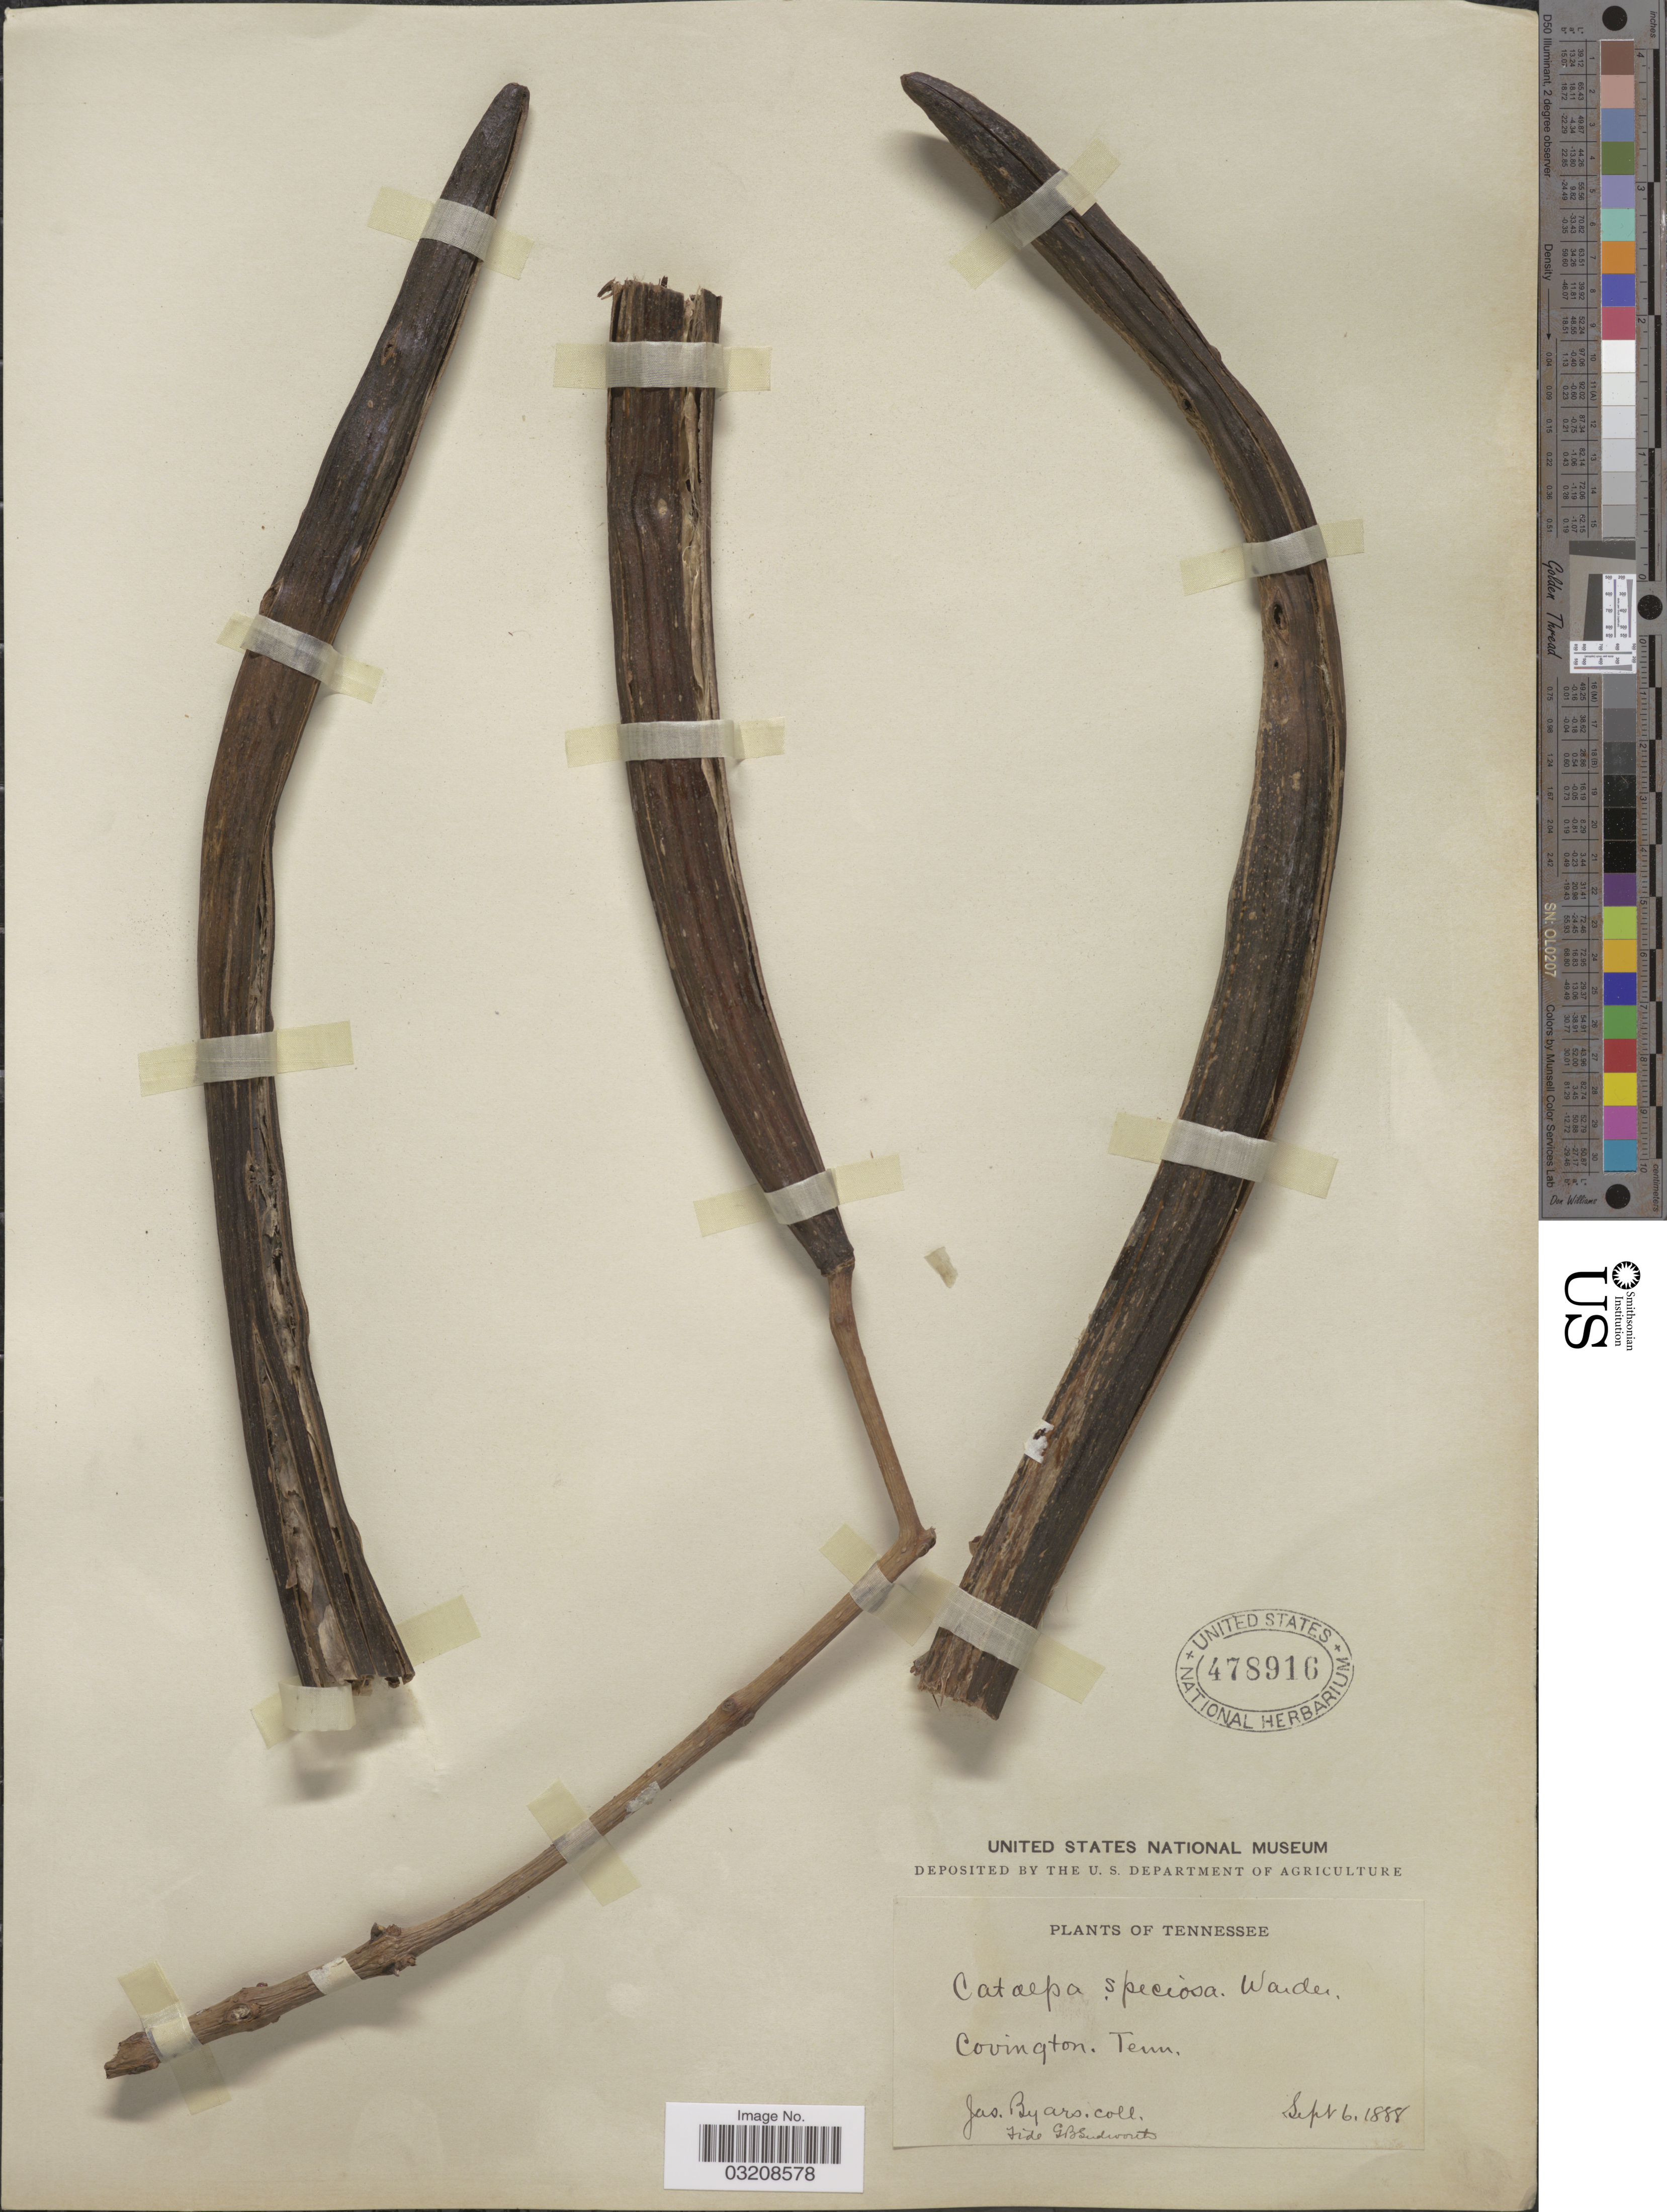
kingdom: Plantae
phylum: Tracheophyta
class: Magnoliopsida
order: Lamiales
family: Bignoniaceae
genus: Catalpa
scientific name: Catalpa speciosa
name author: (Warder) Warder ex Engelm.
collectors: J. Byars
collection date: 1888-09-06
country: United States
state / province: Tennessee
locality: Covington, Tenn.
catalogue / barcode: US 478916